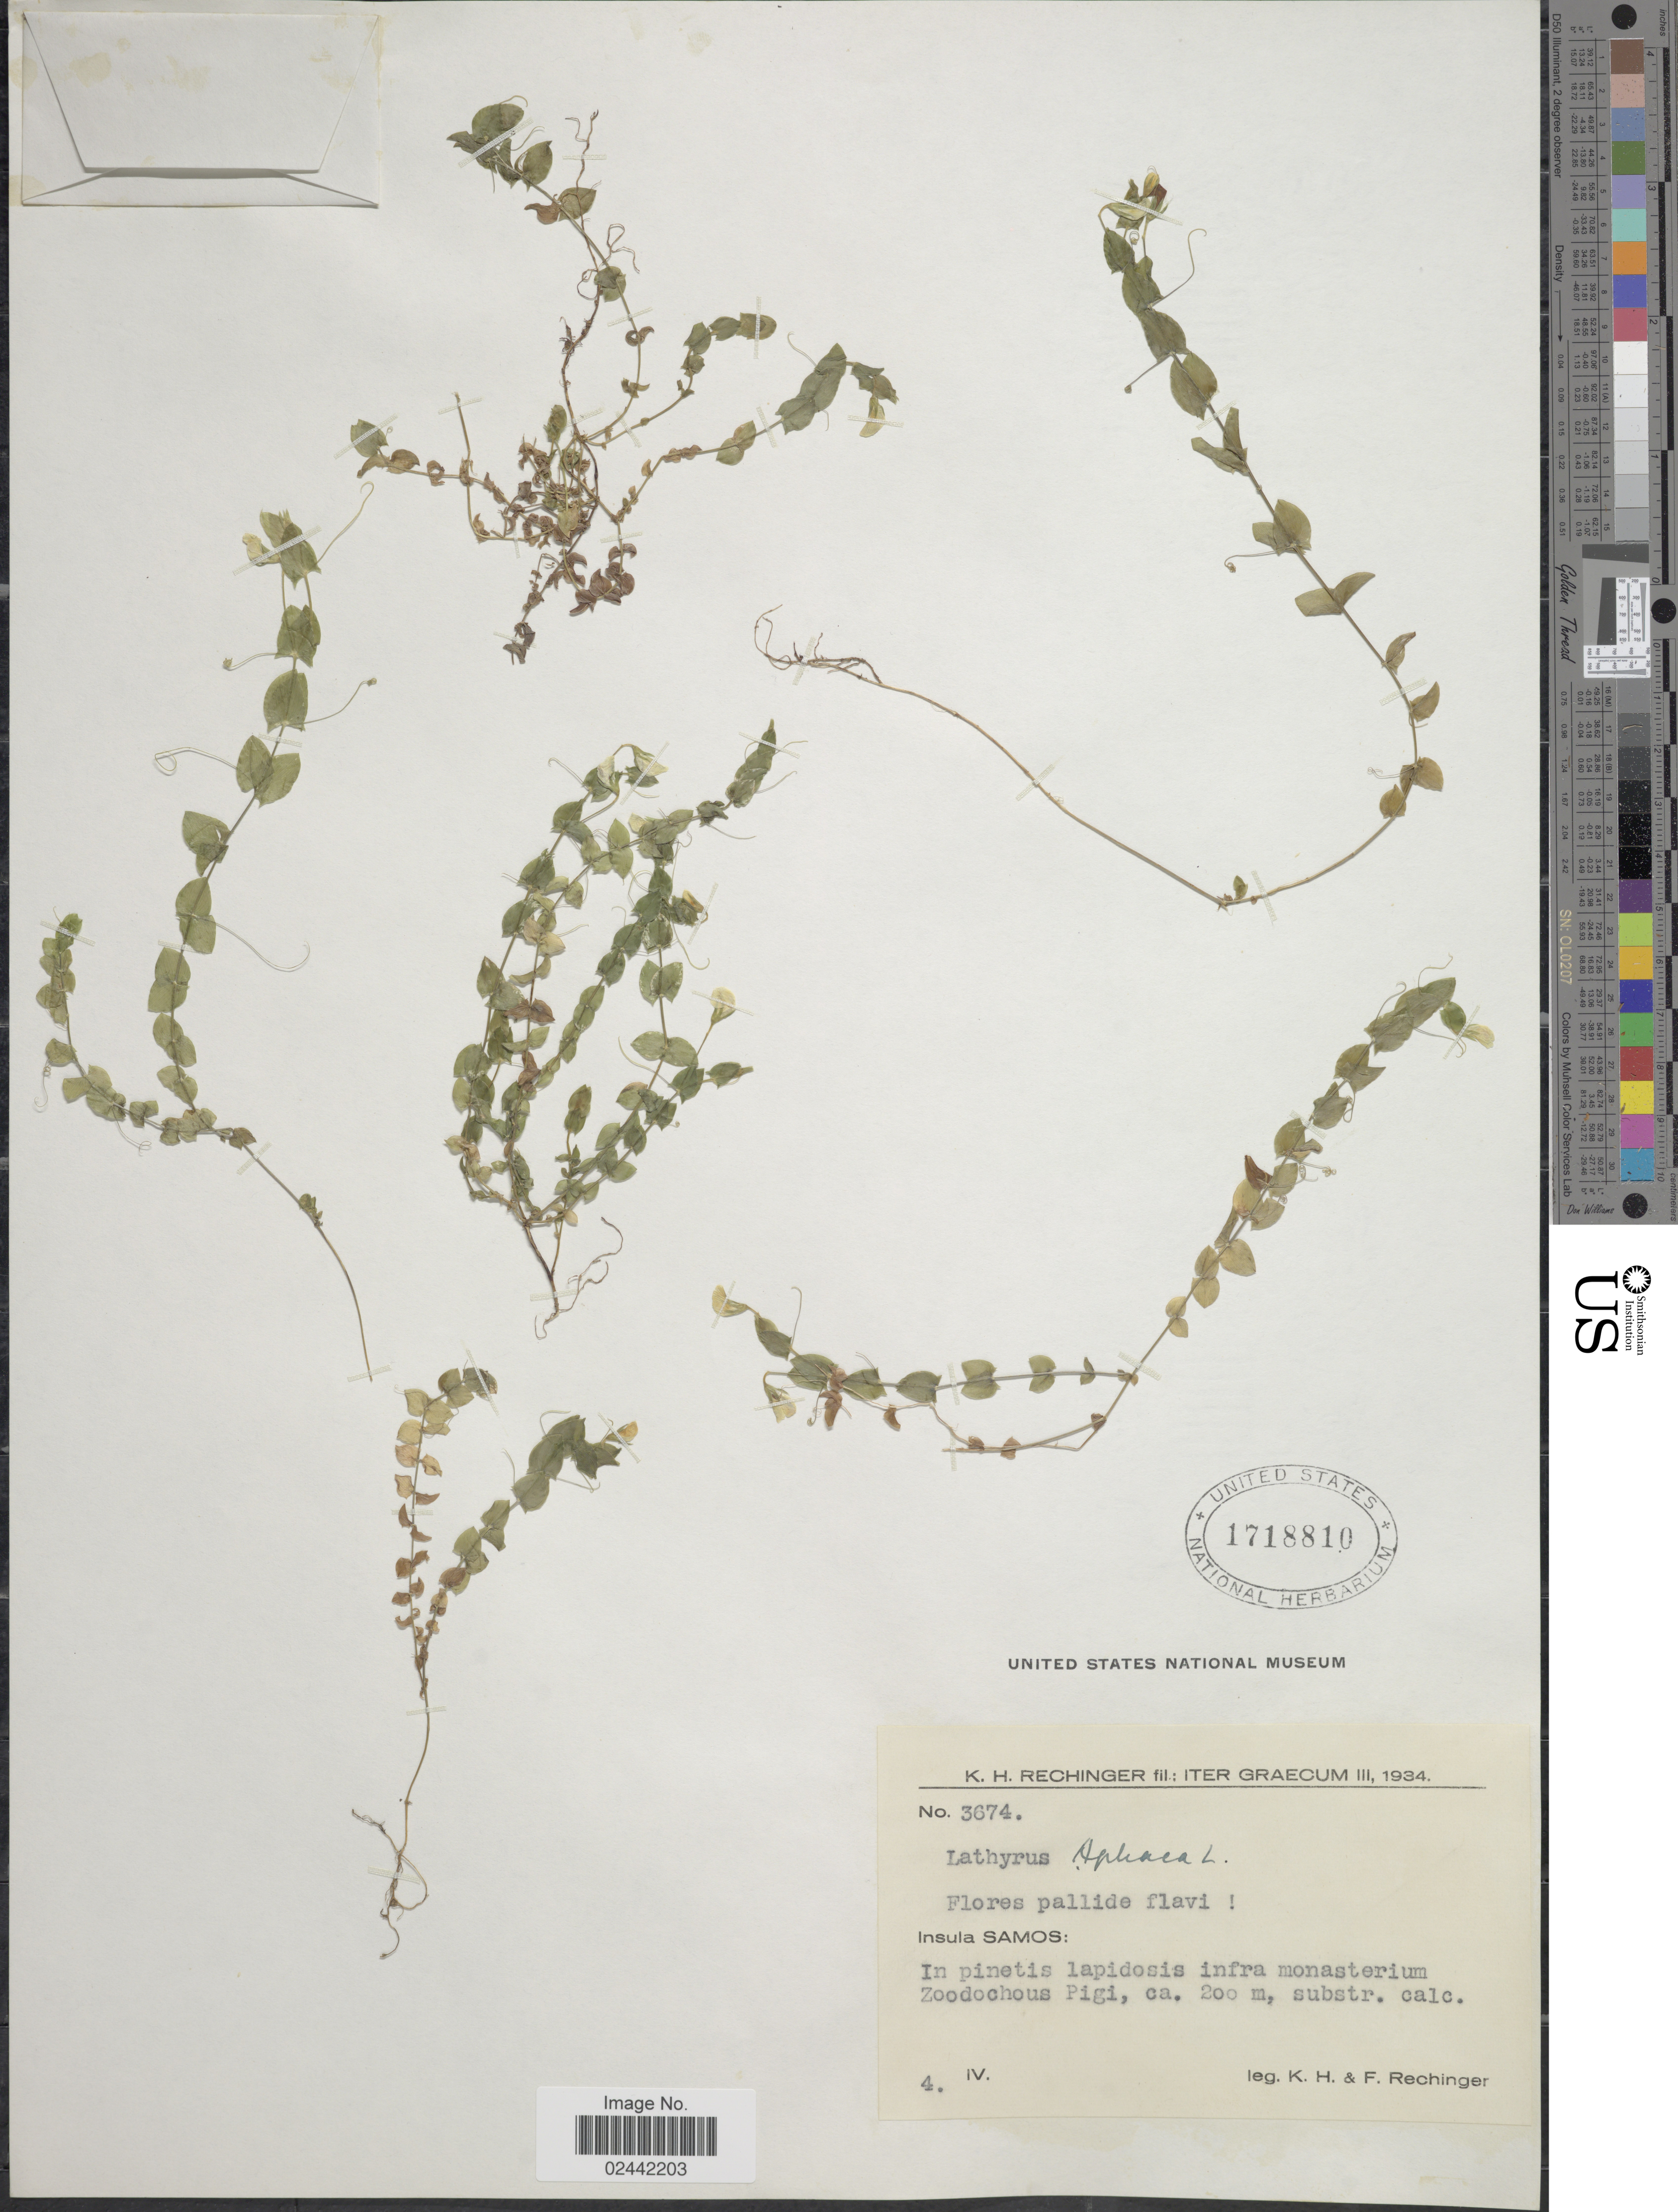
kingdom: Plantae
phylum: Tracheophyta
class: Magnoliopsida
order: Fabales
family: Fabaceae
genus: Lathyrus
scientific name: Lathyrus aphaca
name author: L.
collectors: K. H. Rechinger & F. Rechinger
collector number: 3674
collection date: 1934-04-04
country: Greece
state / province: North Aegean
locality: Insula: Samos: In pinetis lapidosis infra monasterium Zoodochous Pigi, substr, calc.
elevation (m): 200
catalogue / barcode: US 1718810